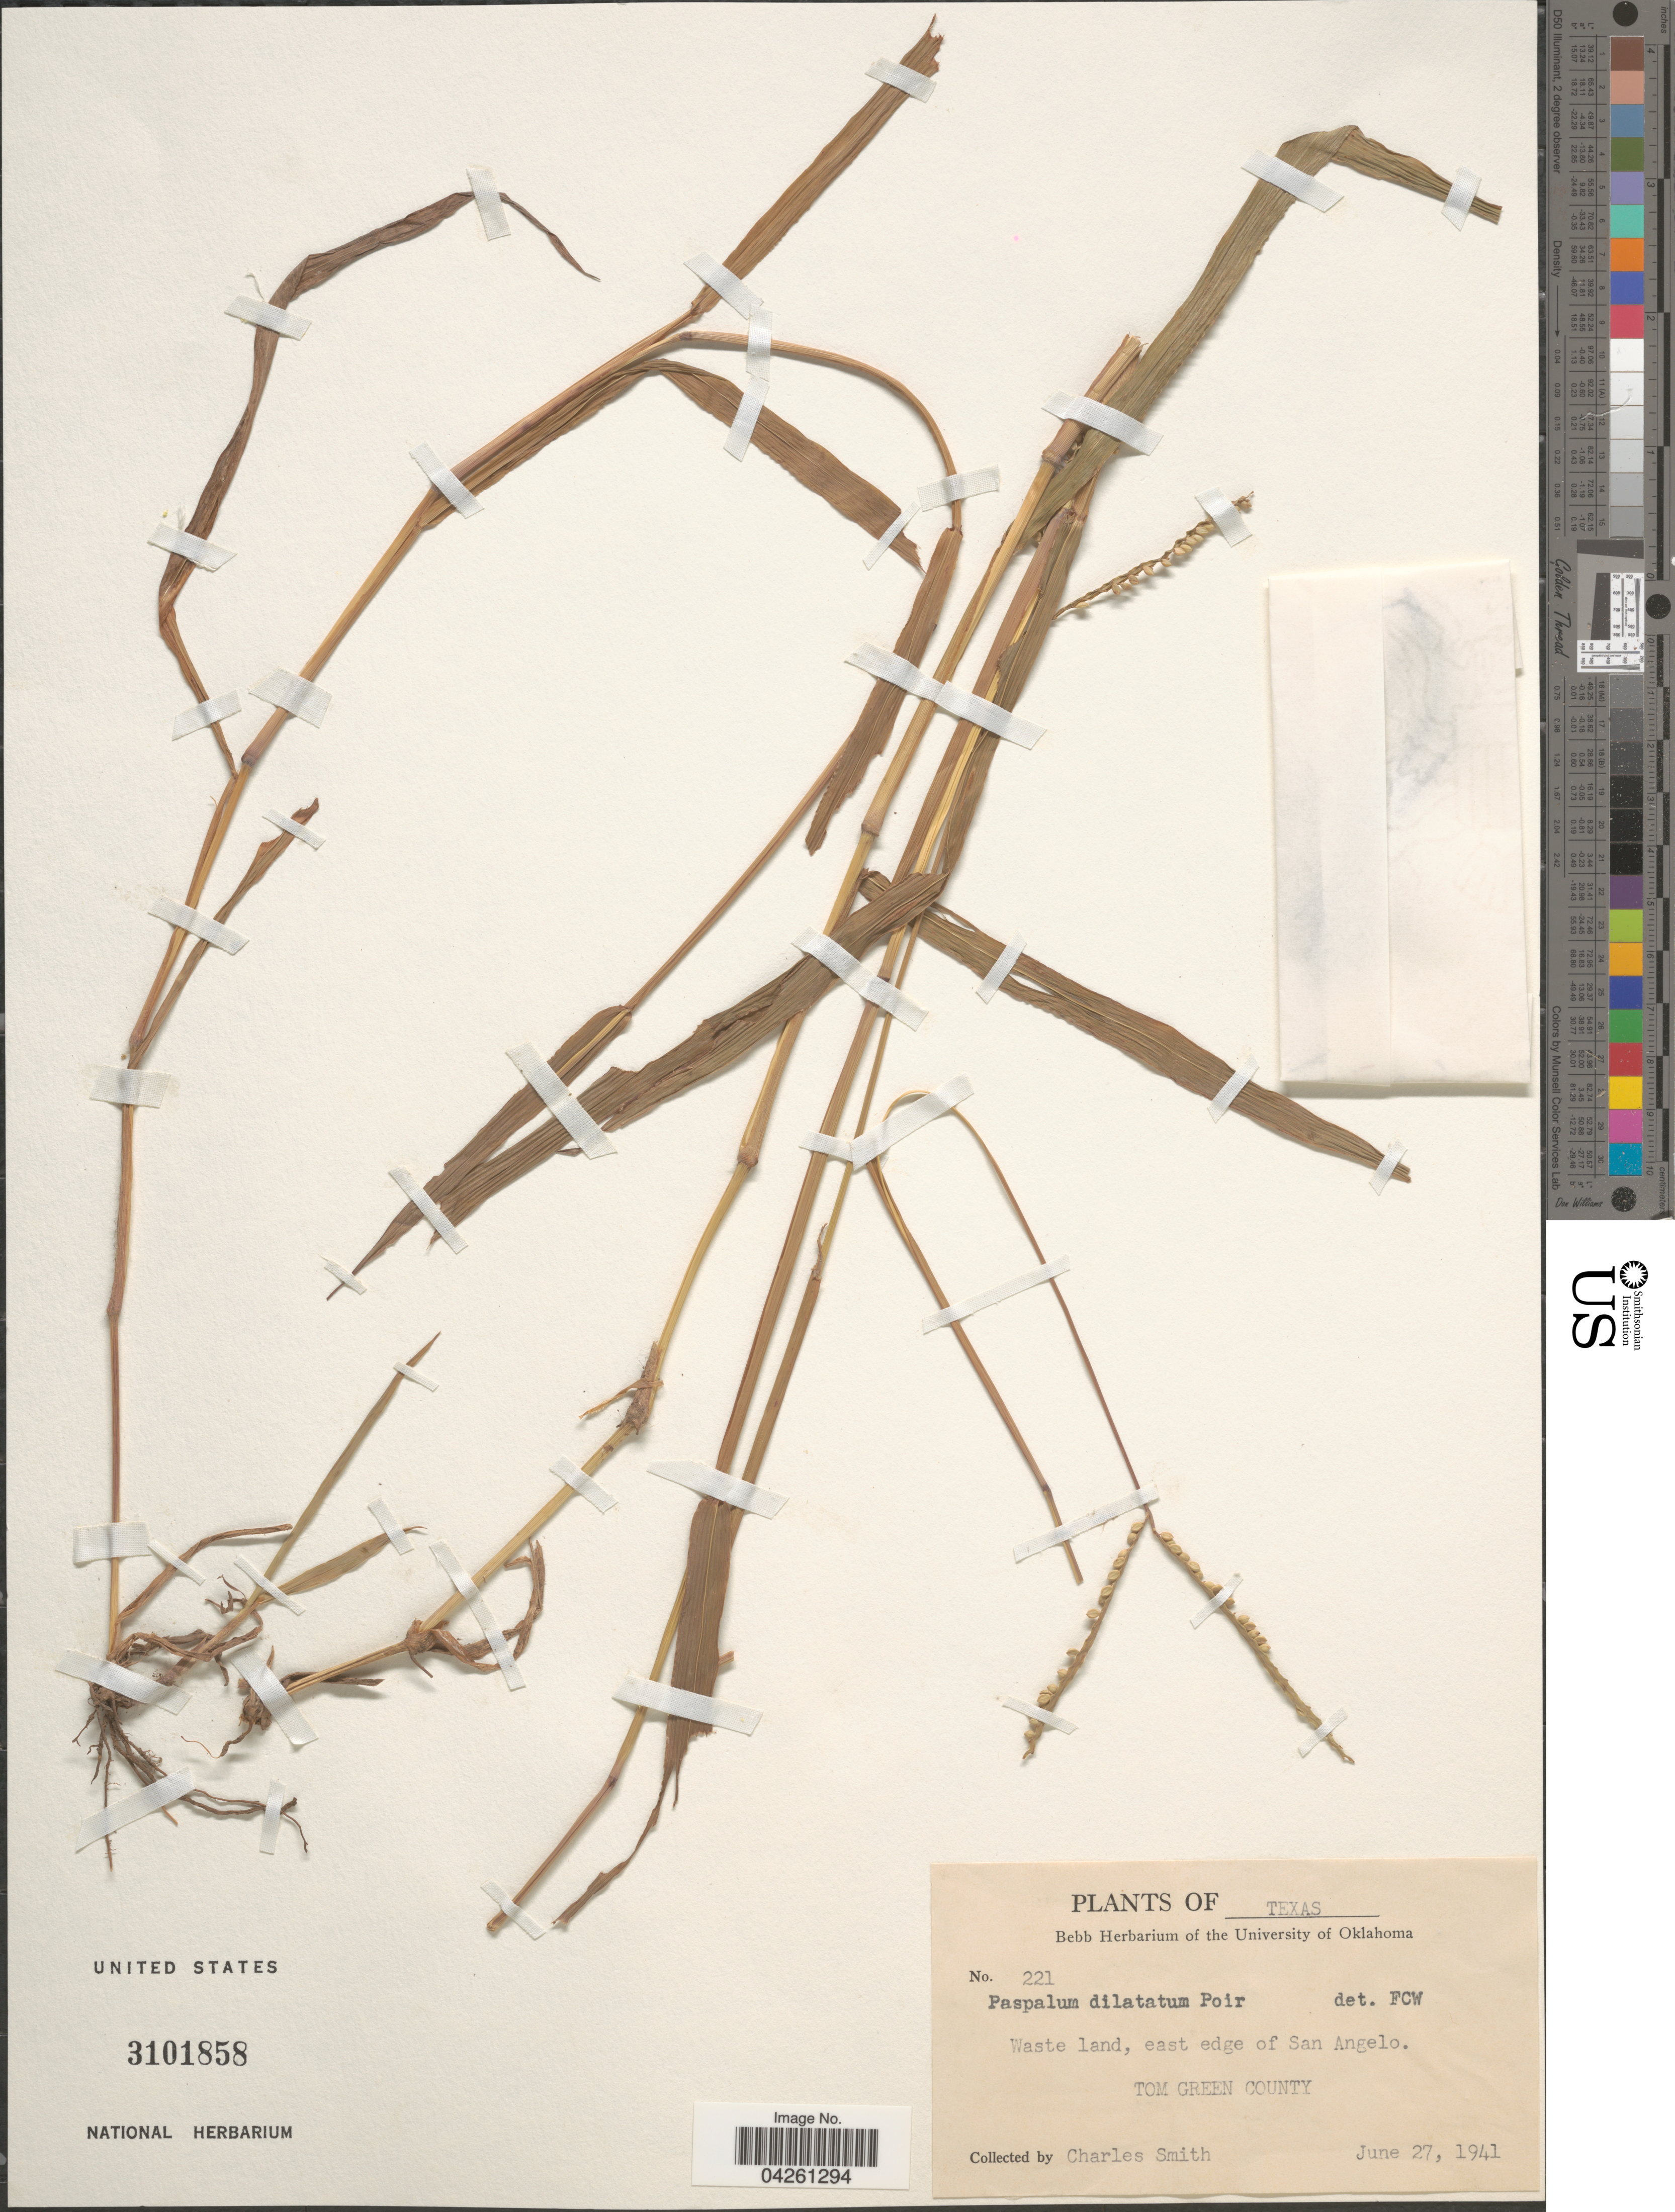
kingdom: Plantae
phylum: Tracheophyta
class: Liliopsida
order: Poales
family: Poaceae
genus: Paspalum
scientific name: Paspalum dilatatum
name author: Poir.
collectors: C. Smith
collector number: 221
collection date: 1941-06-27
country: United States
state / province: Texas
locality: Waste land, east edge of San Angelo. Tom Green County.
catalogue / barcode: US 3101858